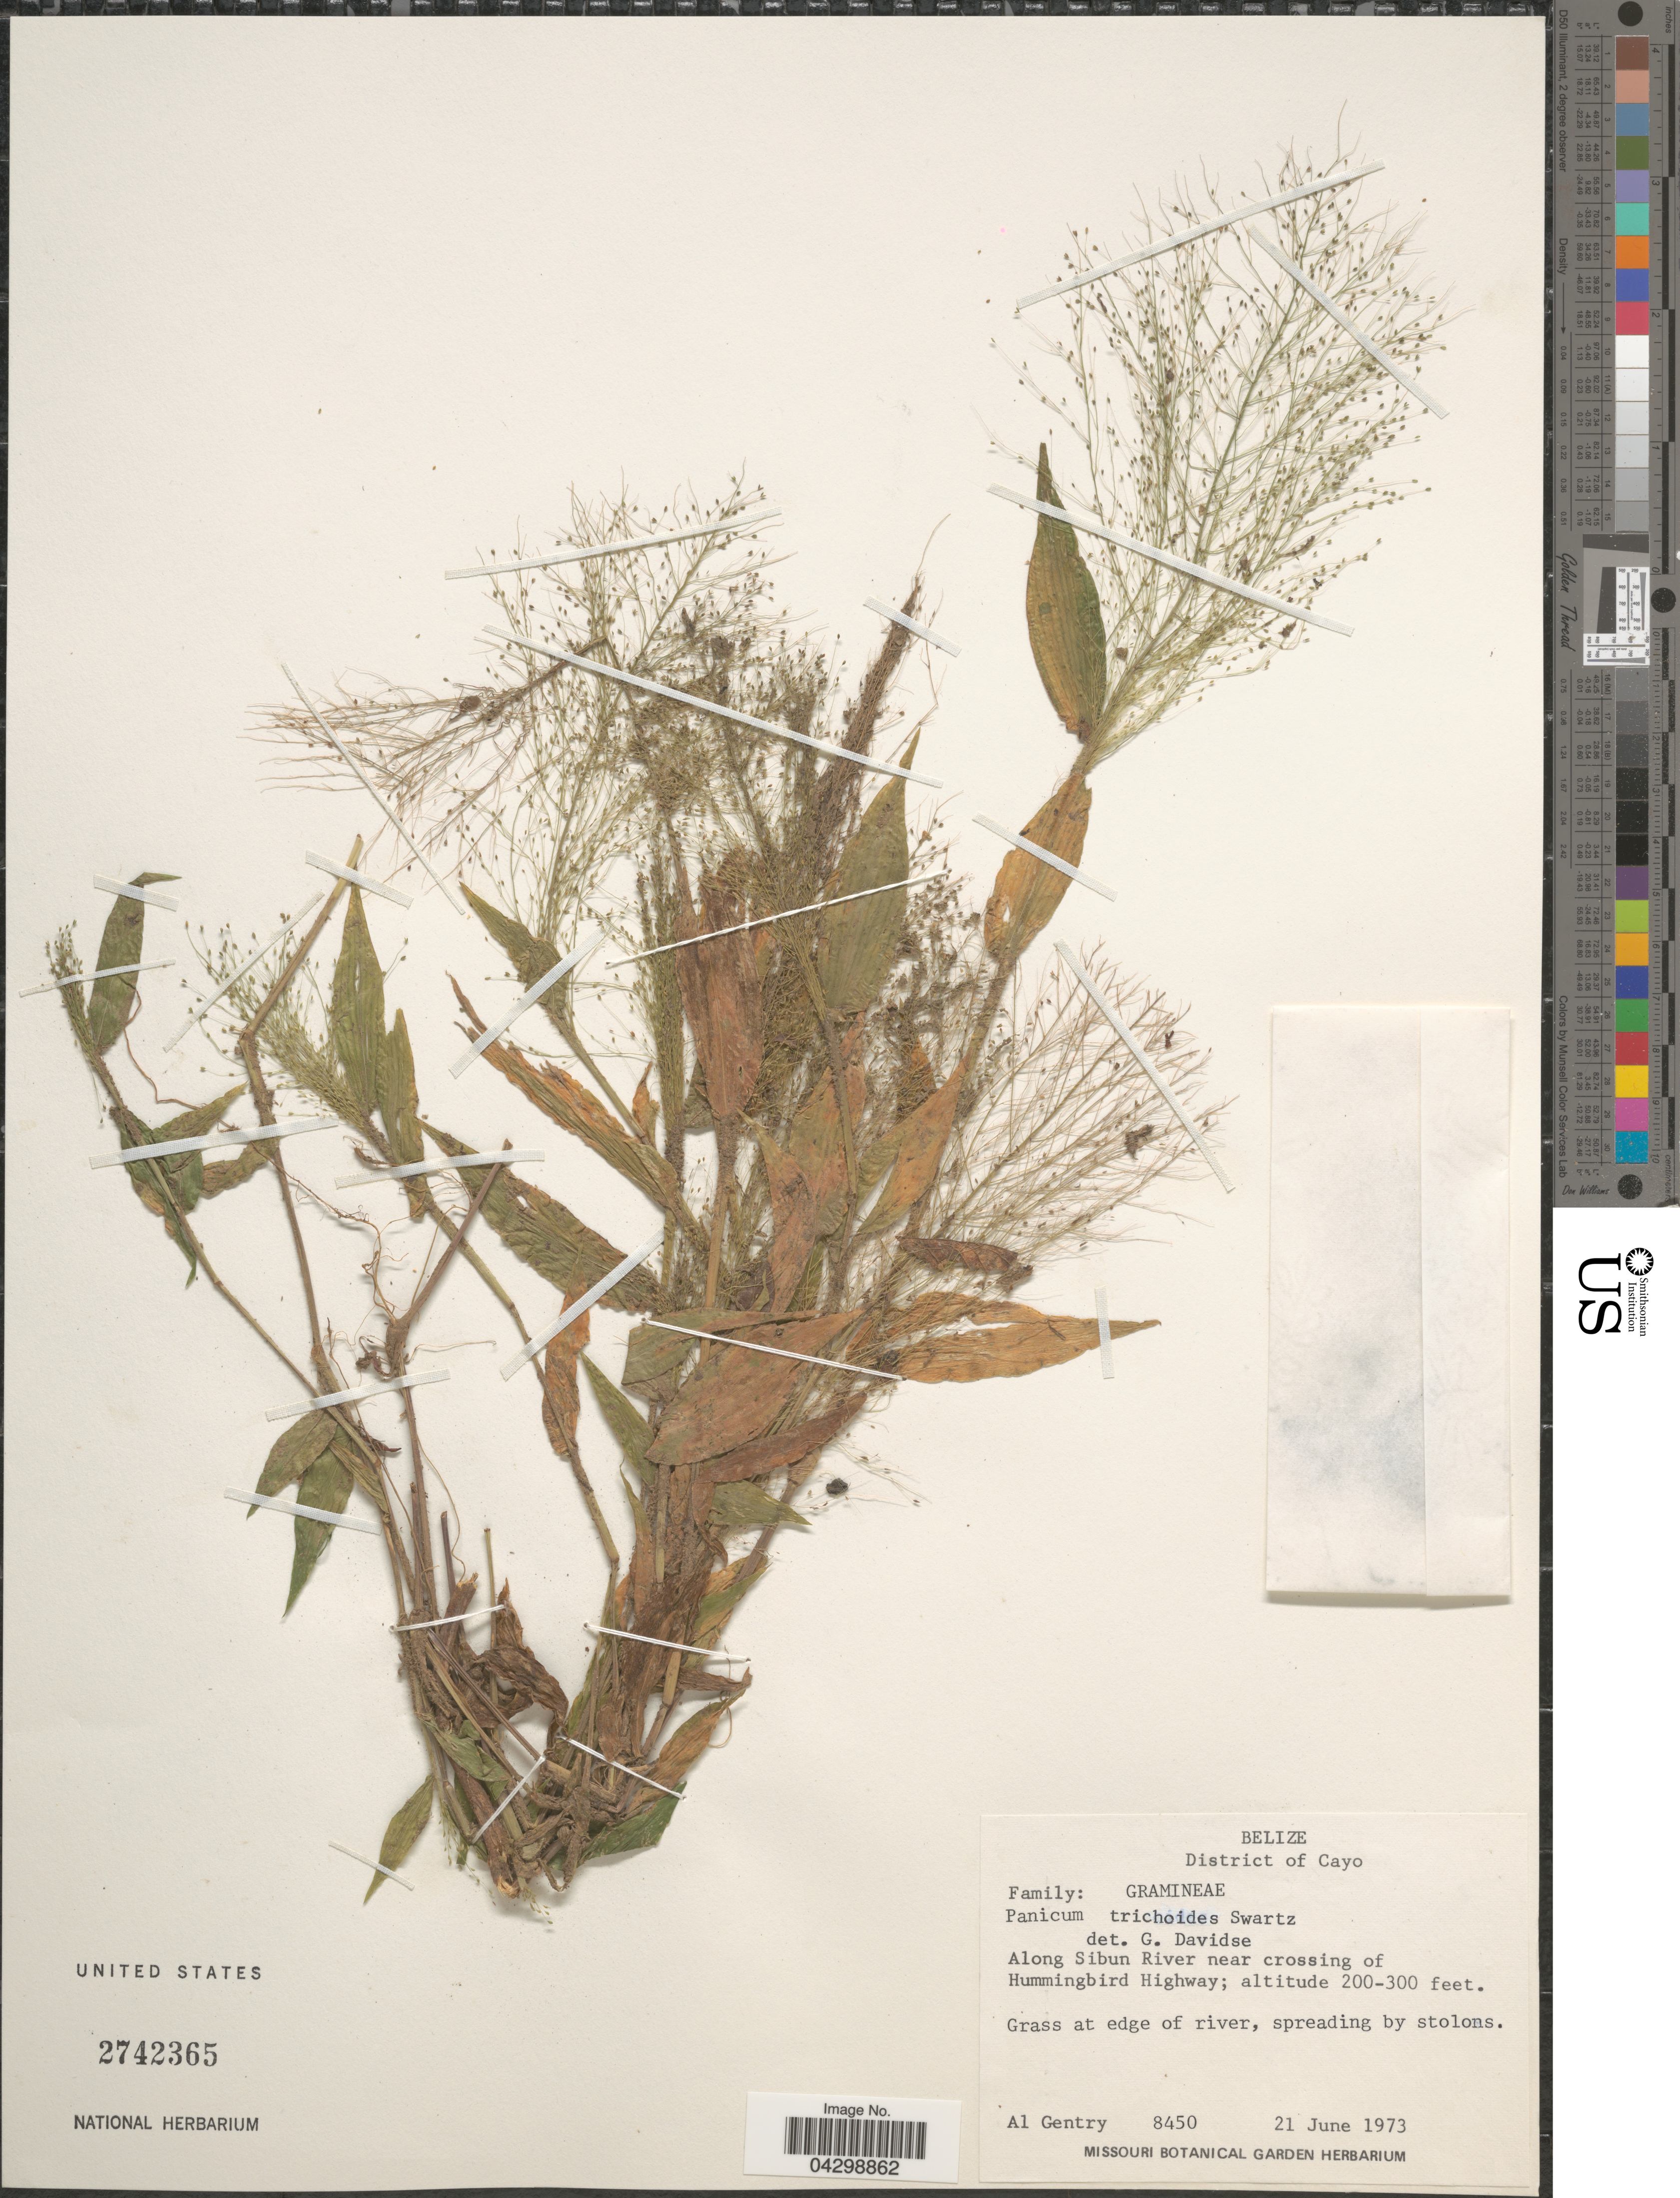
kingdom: Plantae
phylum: Tracheophyta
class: Liliopsida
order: Poales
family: Poaceae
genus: Panicum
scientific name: Panicum trichoides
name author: Sw.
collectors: A. H. Gentry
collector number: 8450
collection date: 1973-06-21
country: Belize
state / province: Cayo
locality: District Cayo. Along Sibun River near crossing of Hummingbird Highway; Grass at edge of river, spreading by stolons.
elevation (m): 61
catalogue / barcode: US 2742365